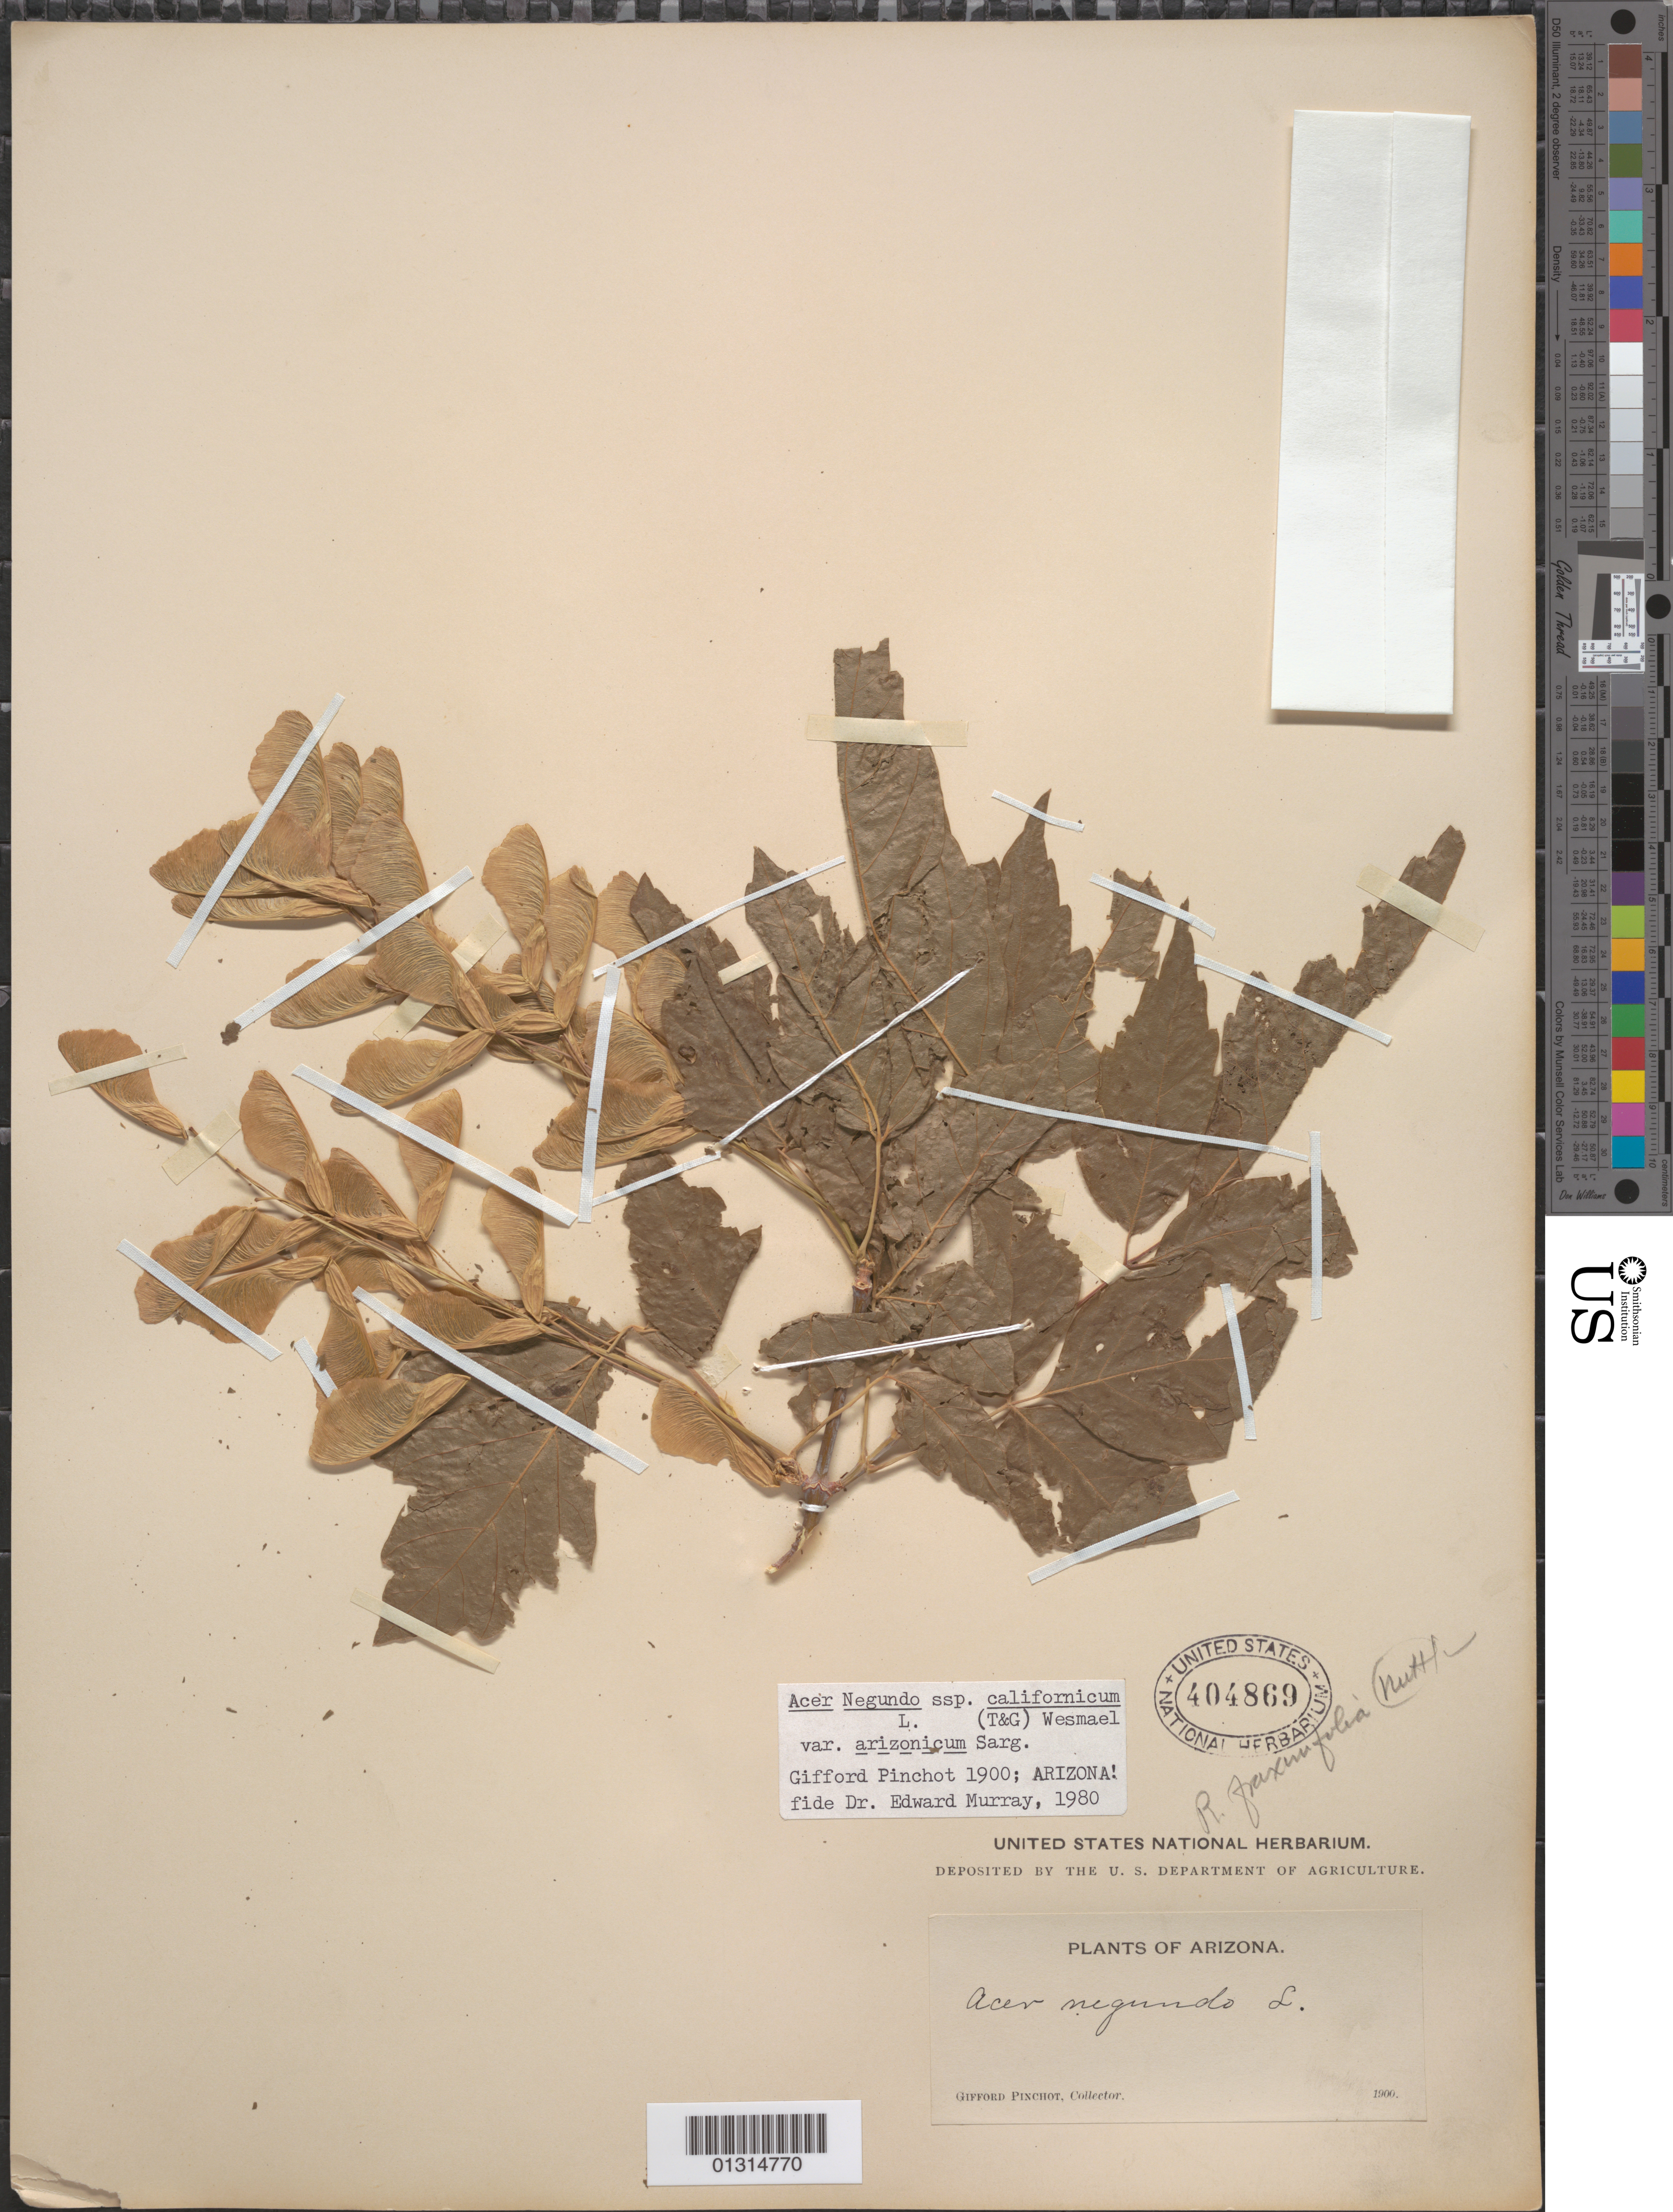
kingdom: Plantae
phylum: Tracheophyta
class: Magnoliopsida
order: Sapindales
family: Sapindaceae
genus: Acer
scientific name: Acer negundo subsp. californicum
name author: (Torr. & A. Gray) Wesm.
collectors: G. Pinchot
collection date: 1900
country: United States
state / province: Arizona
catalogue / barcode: US 404869